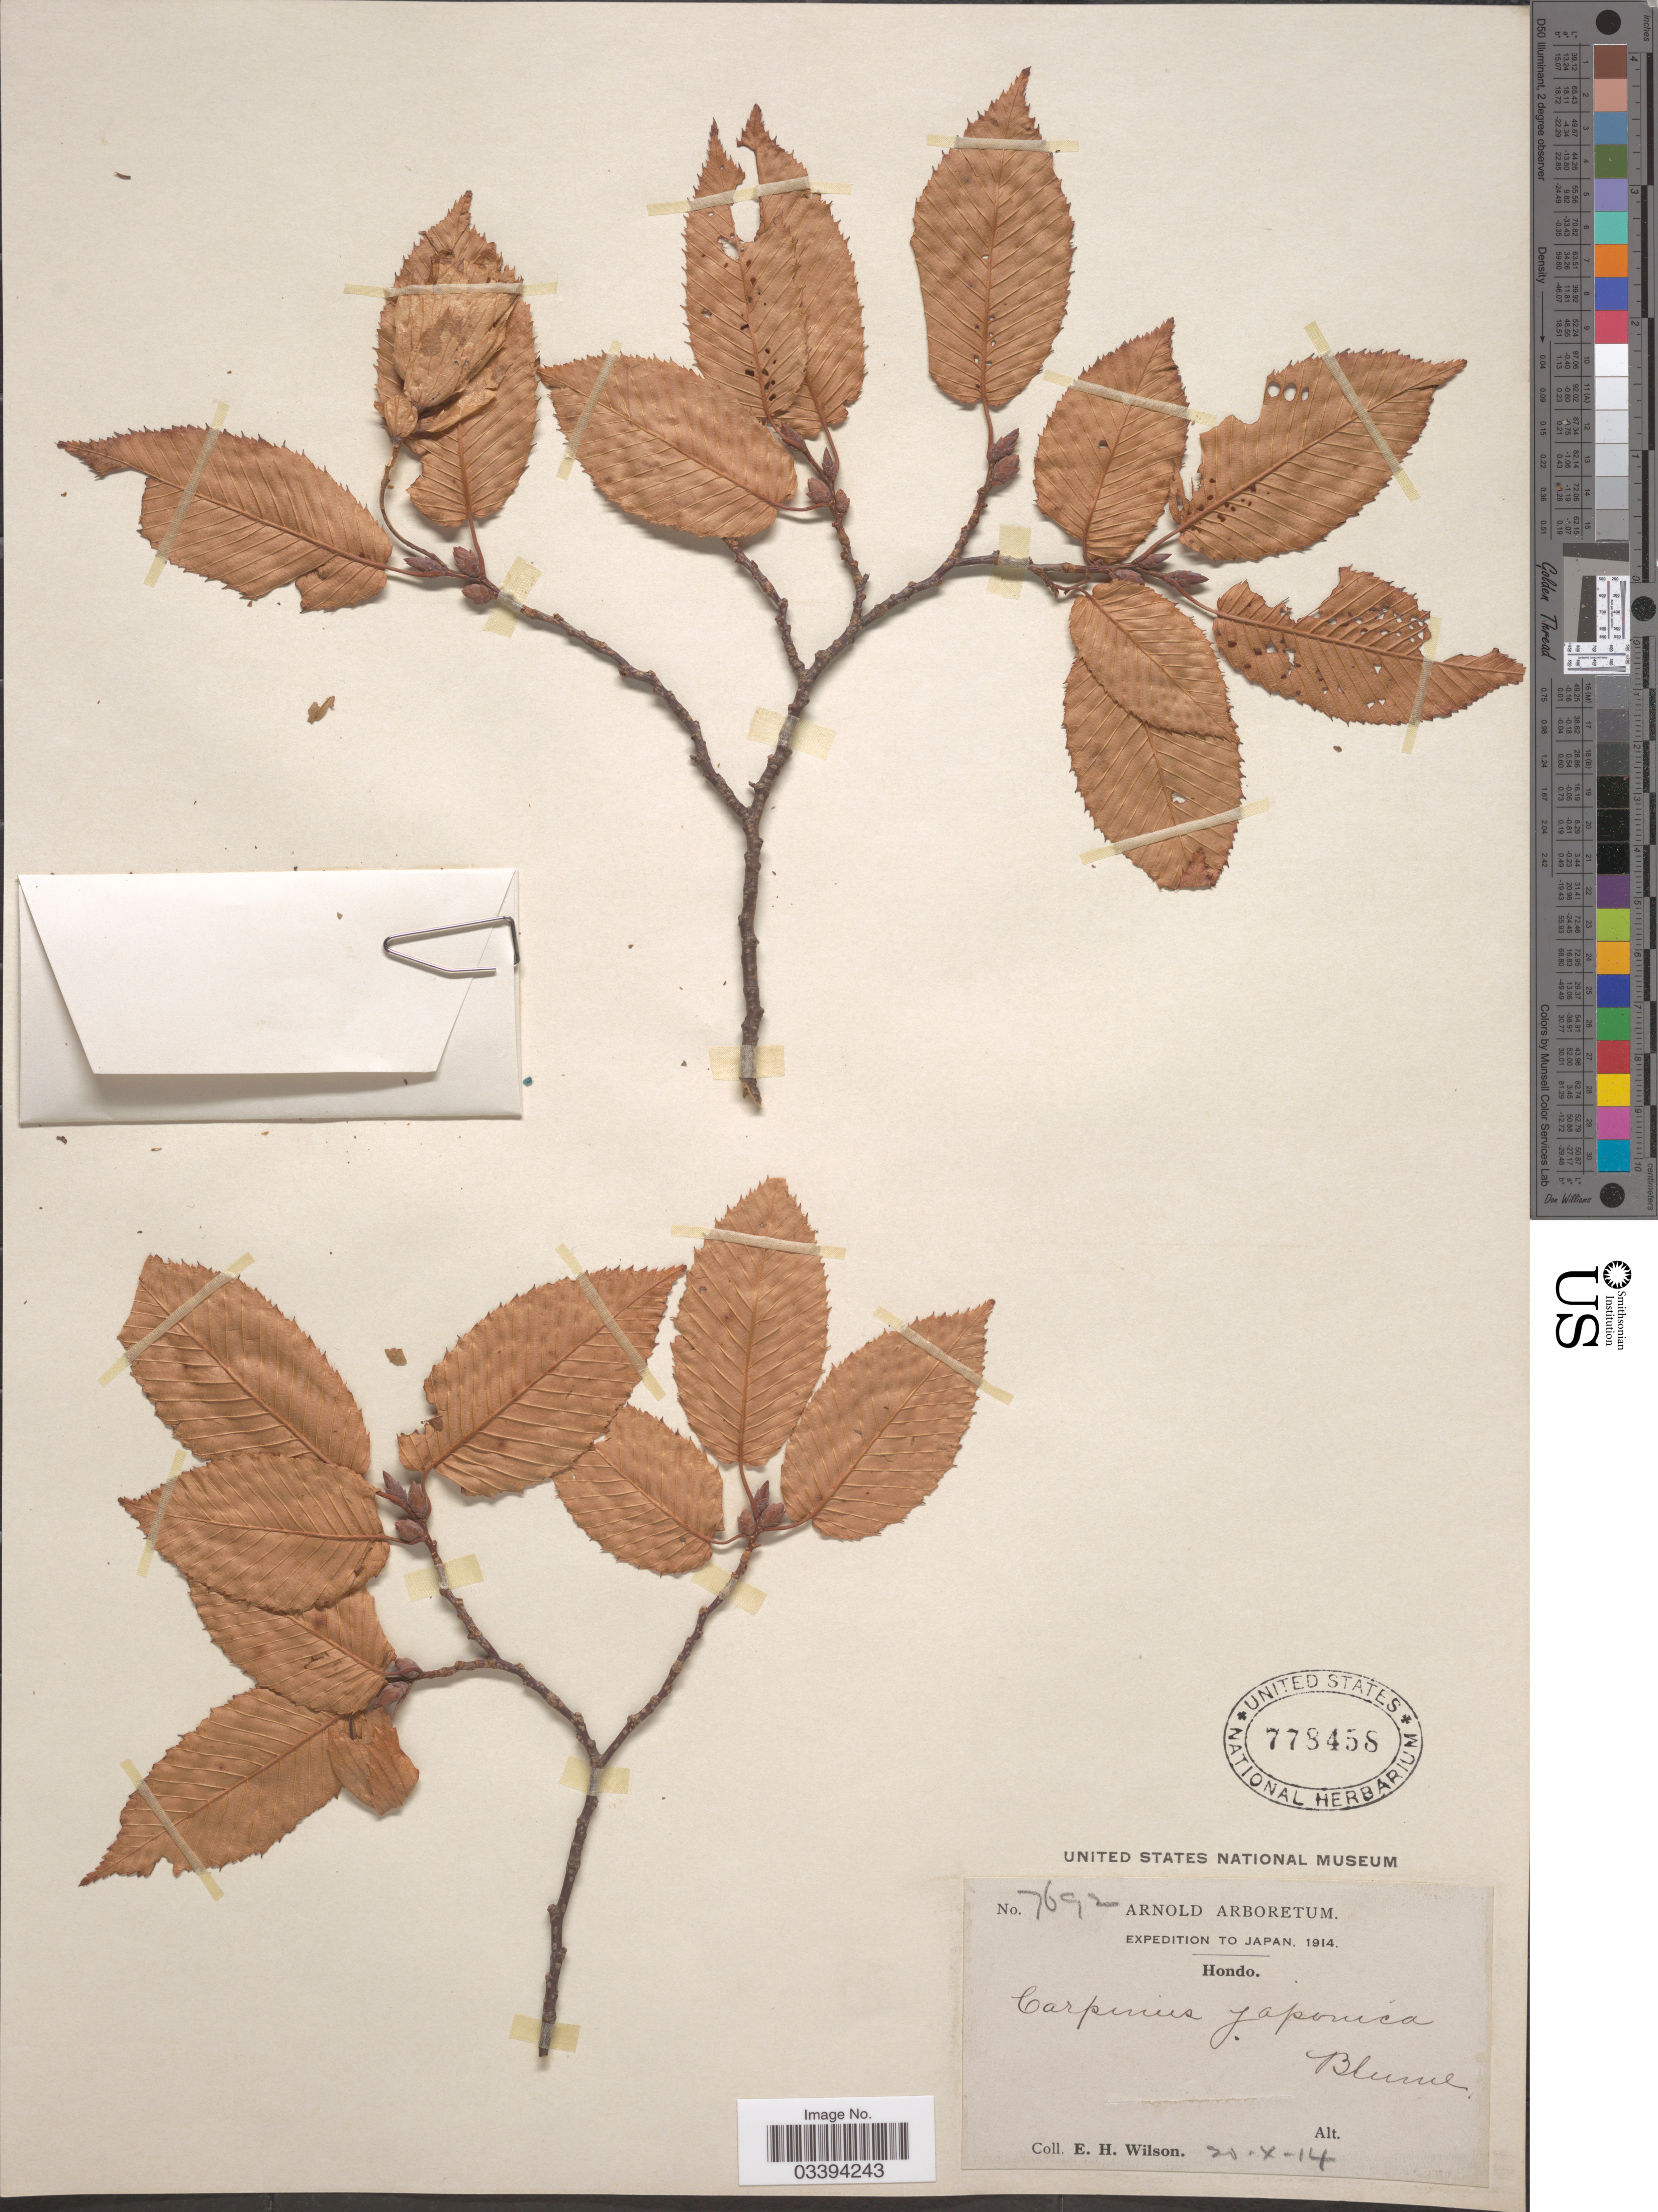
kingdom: Plantae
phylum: Tracheophyta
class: Magnoliopsida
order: Fagales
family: Betulaceae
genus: Carpinus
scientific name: Carpinus japonica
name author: Blume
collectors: E. Wilson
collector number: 7692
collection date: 1914-10-20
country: Japan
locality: Hondo.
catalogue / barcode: US 778458